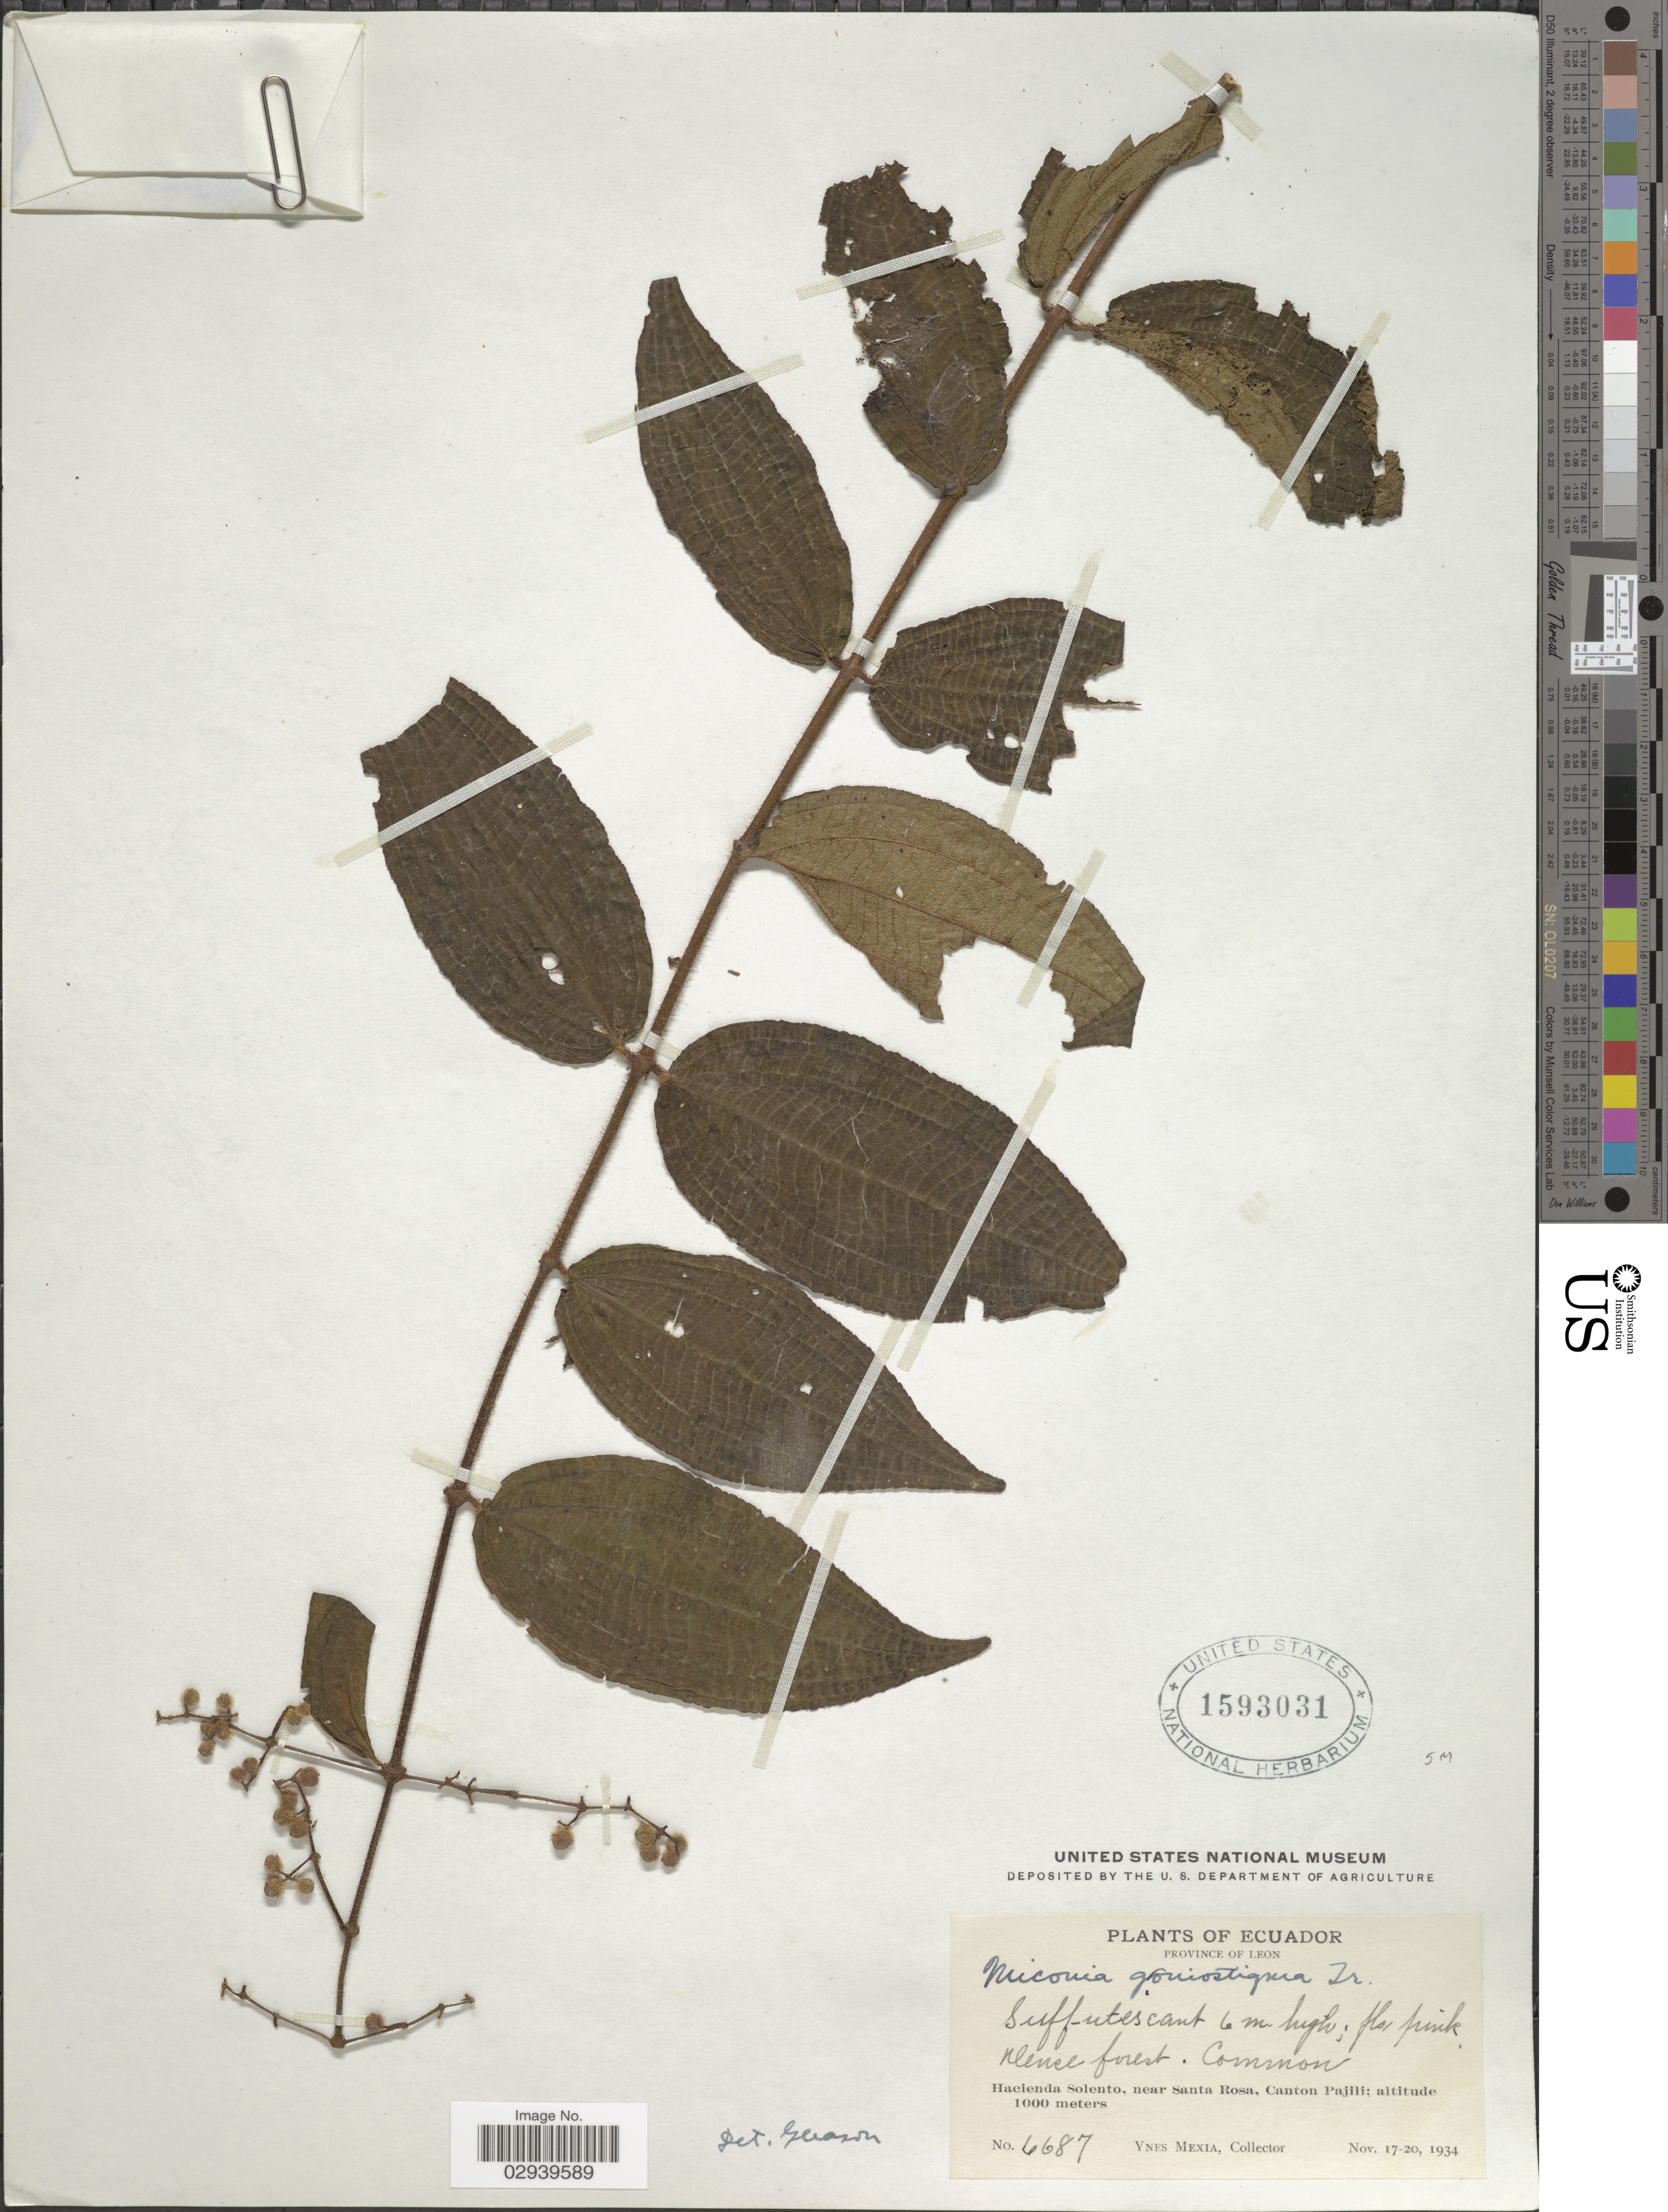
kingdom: Plantae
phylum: Tracheophyta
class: Magnoliopsida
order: Myrtales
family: Melastomataceae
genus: Miconia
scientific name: Miconia goniostigma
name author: Triana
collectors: Y. Mexia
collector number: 6687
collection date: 1934-11-17/1934-11-20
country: Ecuador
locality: Province of Leon, Hacienda Solento, near Santa Rosa, Canton Pajili.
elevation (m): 1000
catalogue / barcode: US 1593031